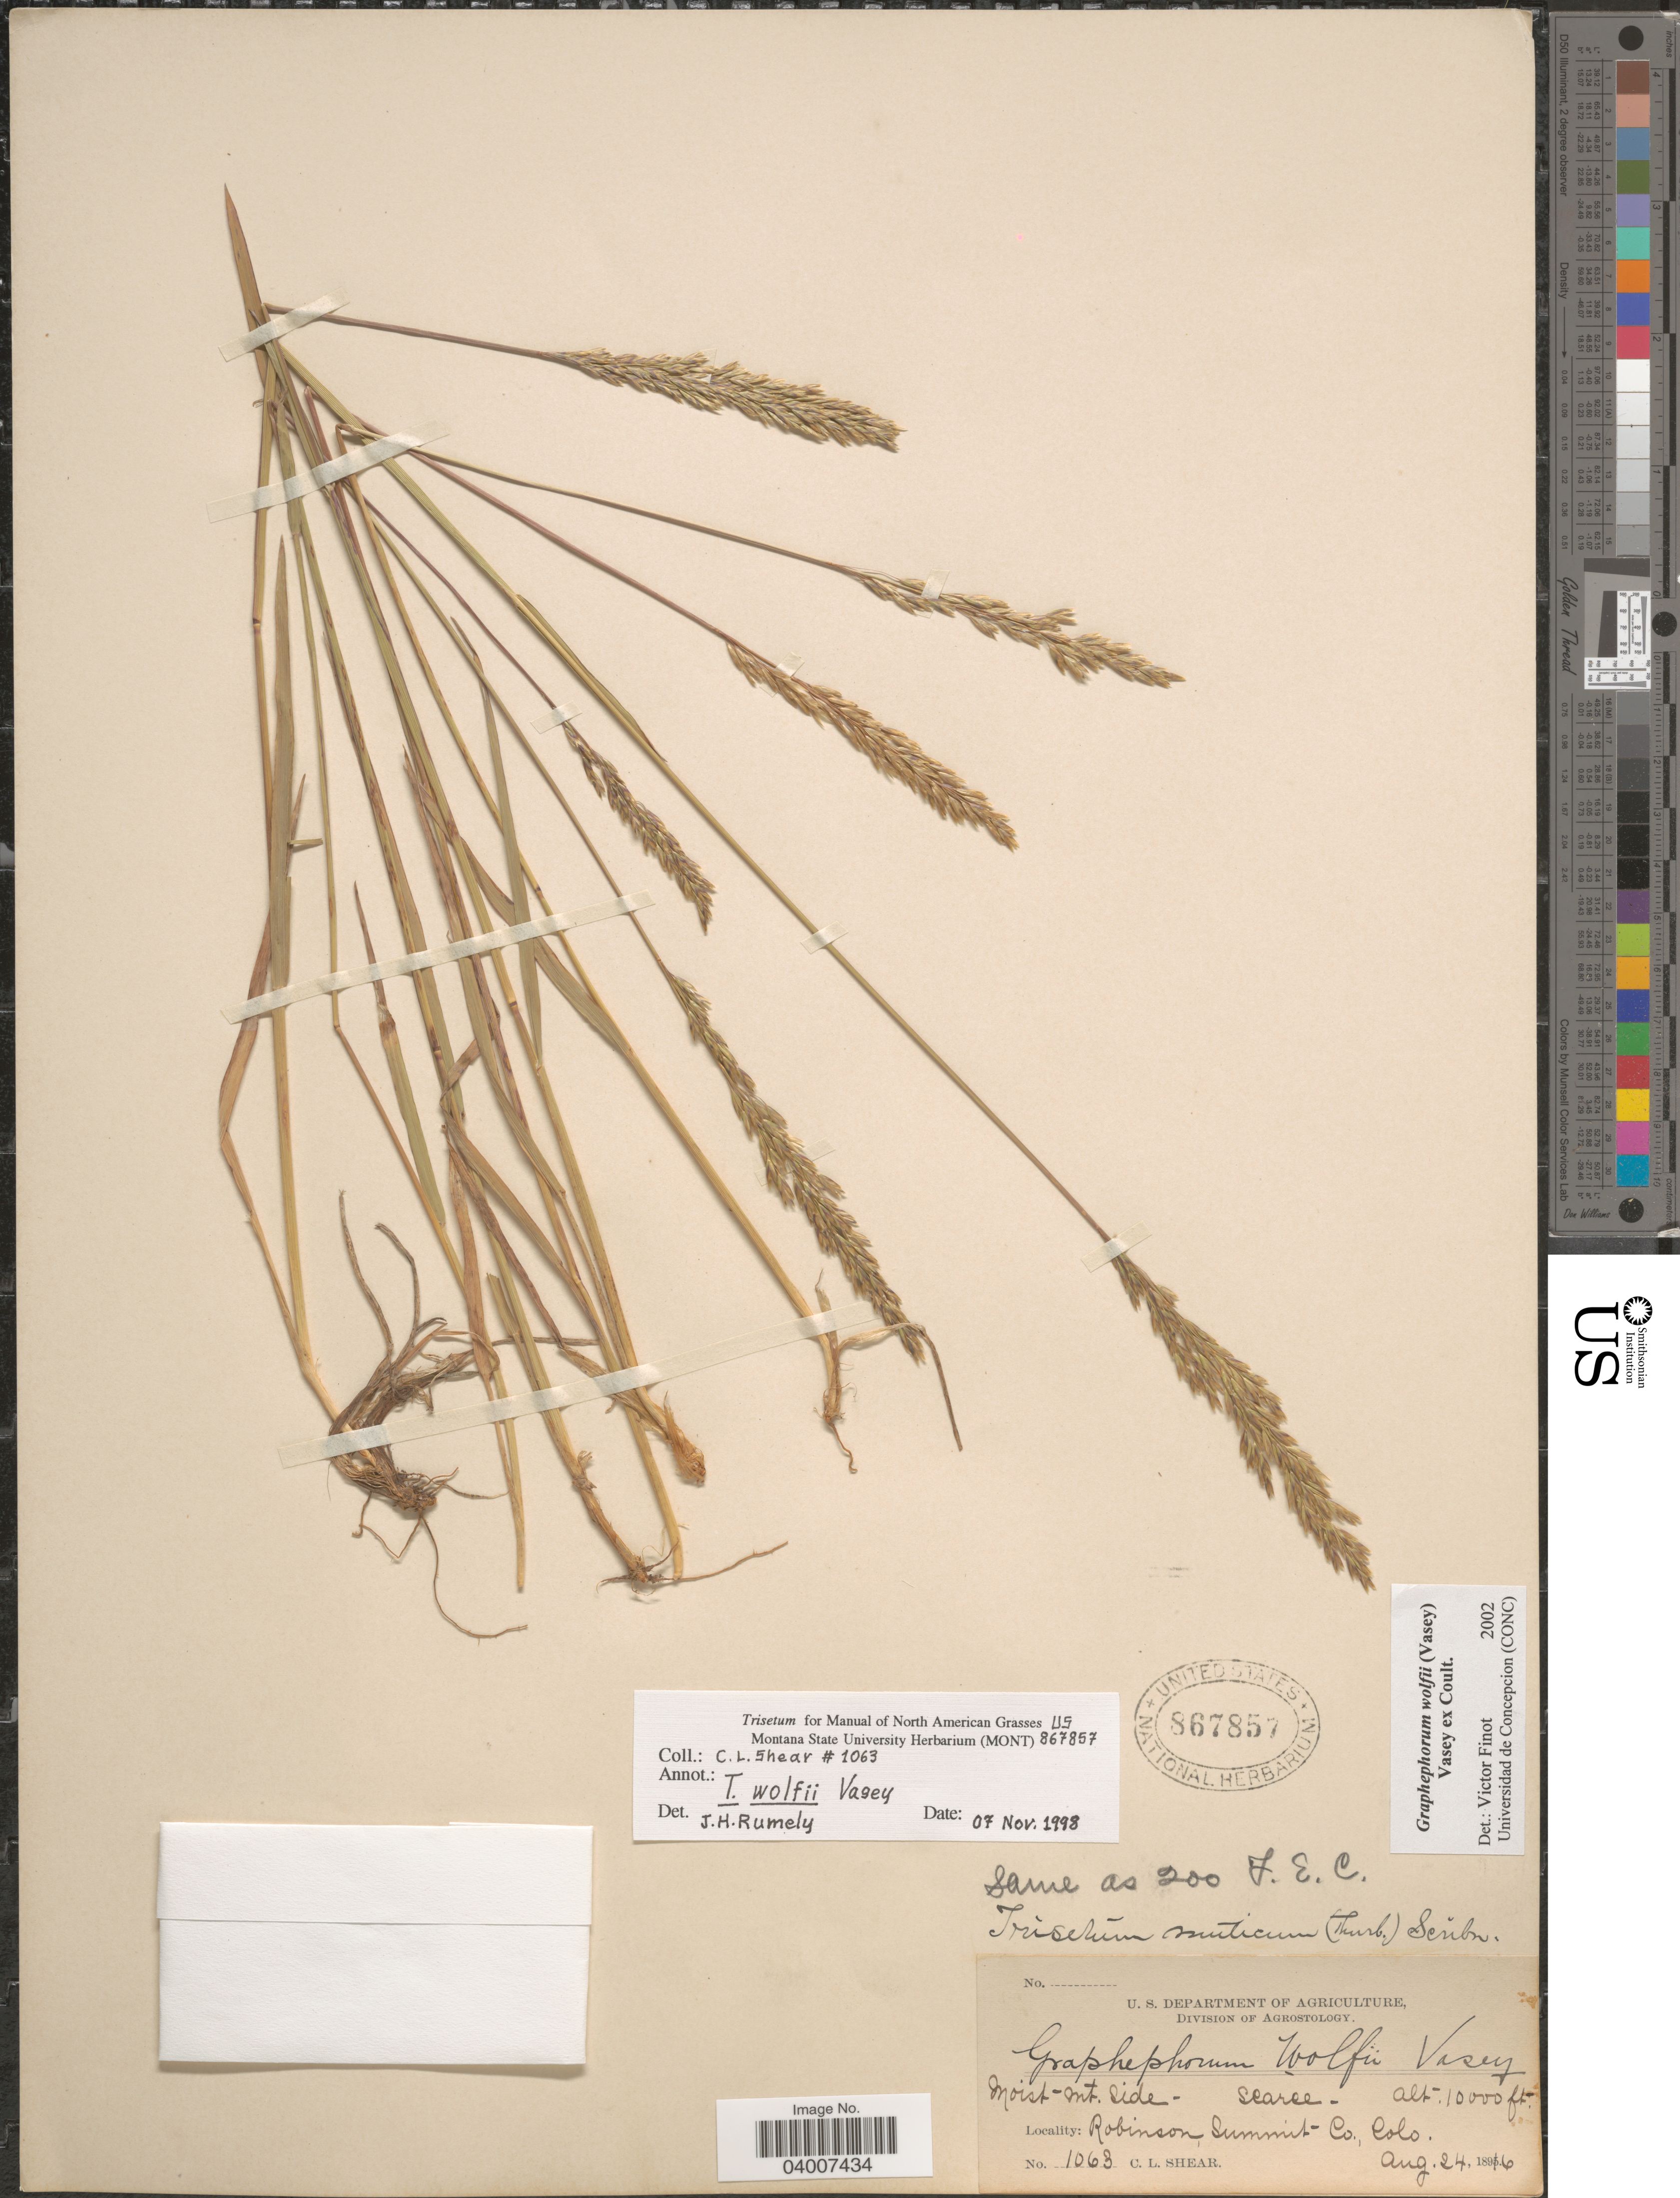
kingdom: Plantae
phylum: Tracheophyta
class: Liliopsida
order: Poales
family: Poaceae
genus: Graphephorum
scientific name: Graphephorum wolfii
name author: (E. Fourn.) Vasey ex Coult.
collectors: C. L. Shear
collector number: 1063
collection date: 1896-08-24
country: United States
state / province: Colorado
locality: Robinson, Summit Co.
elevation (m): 3048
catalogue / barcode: US 867857